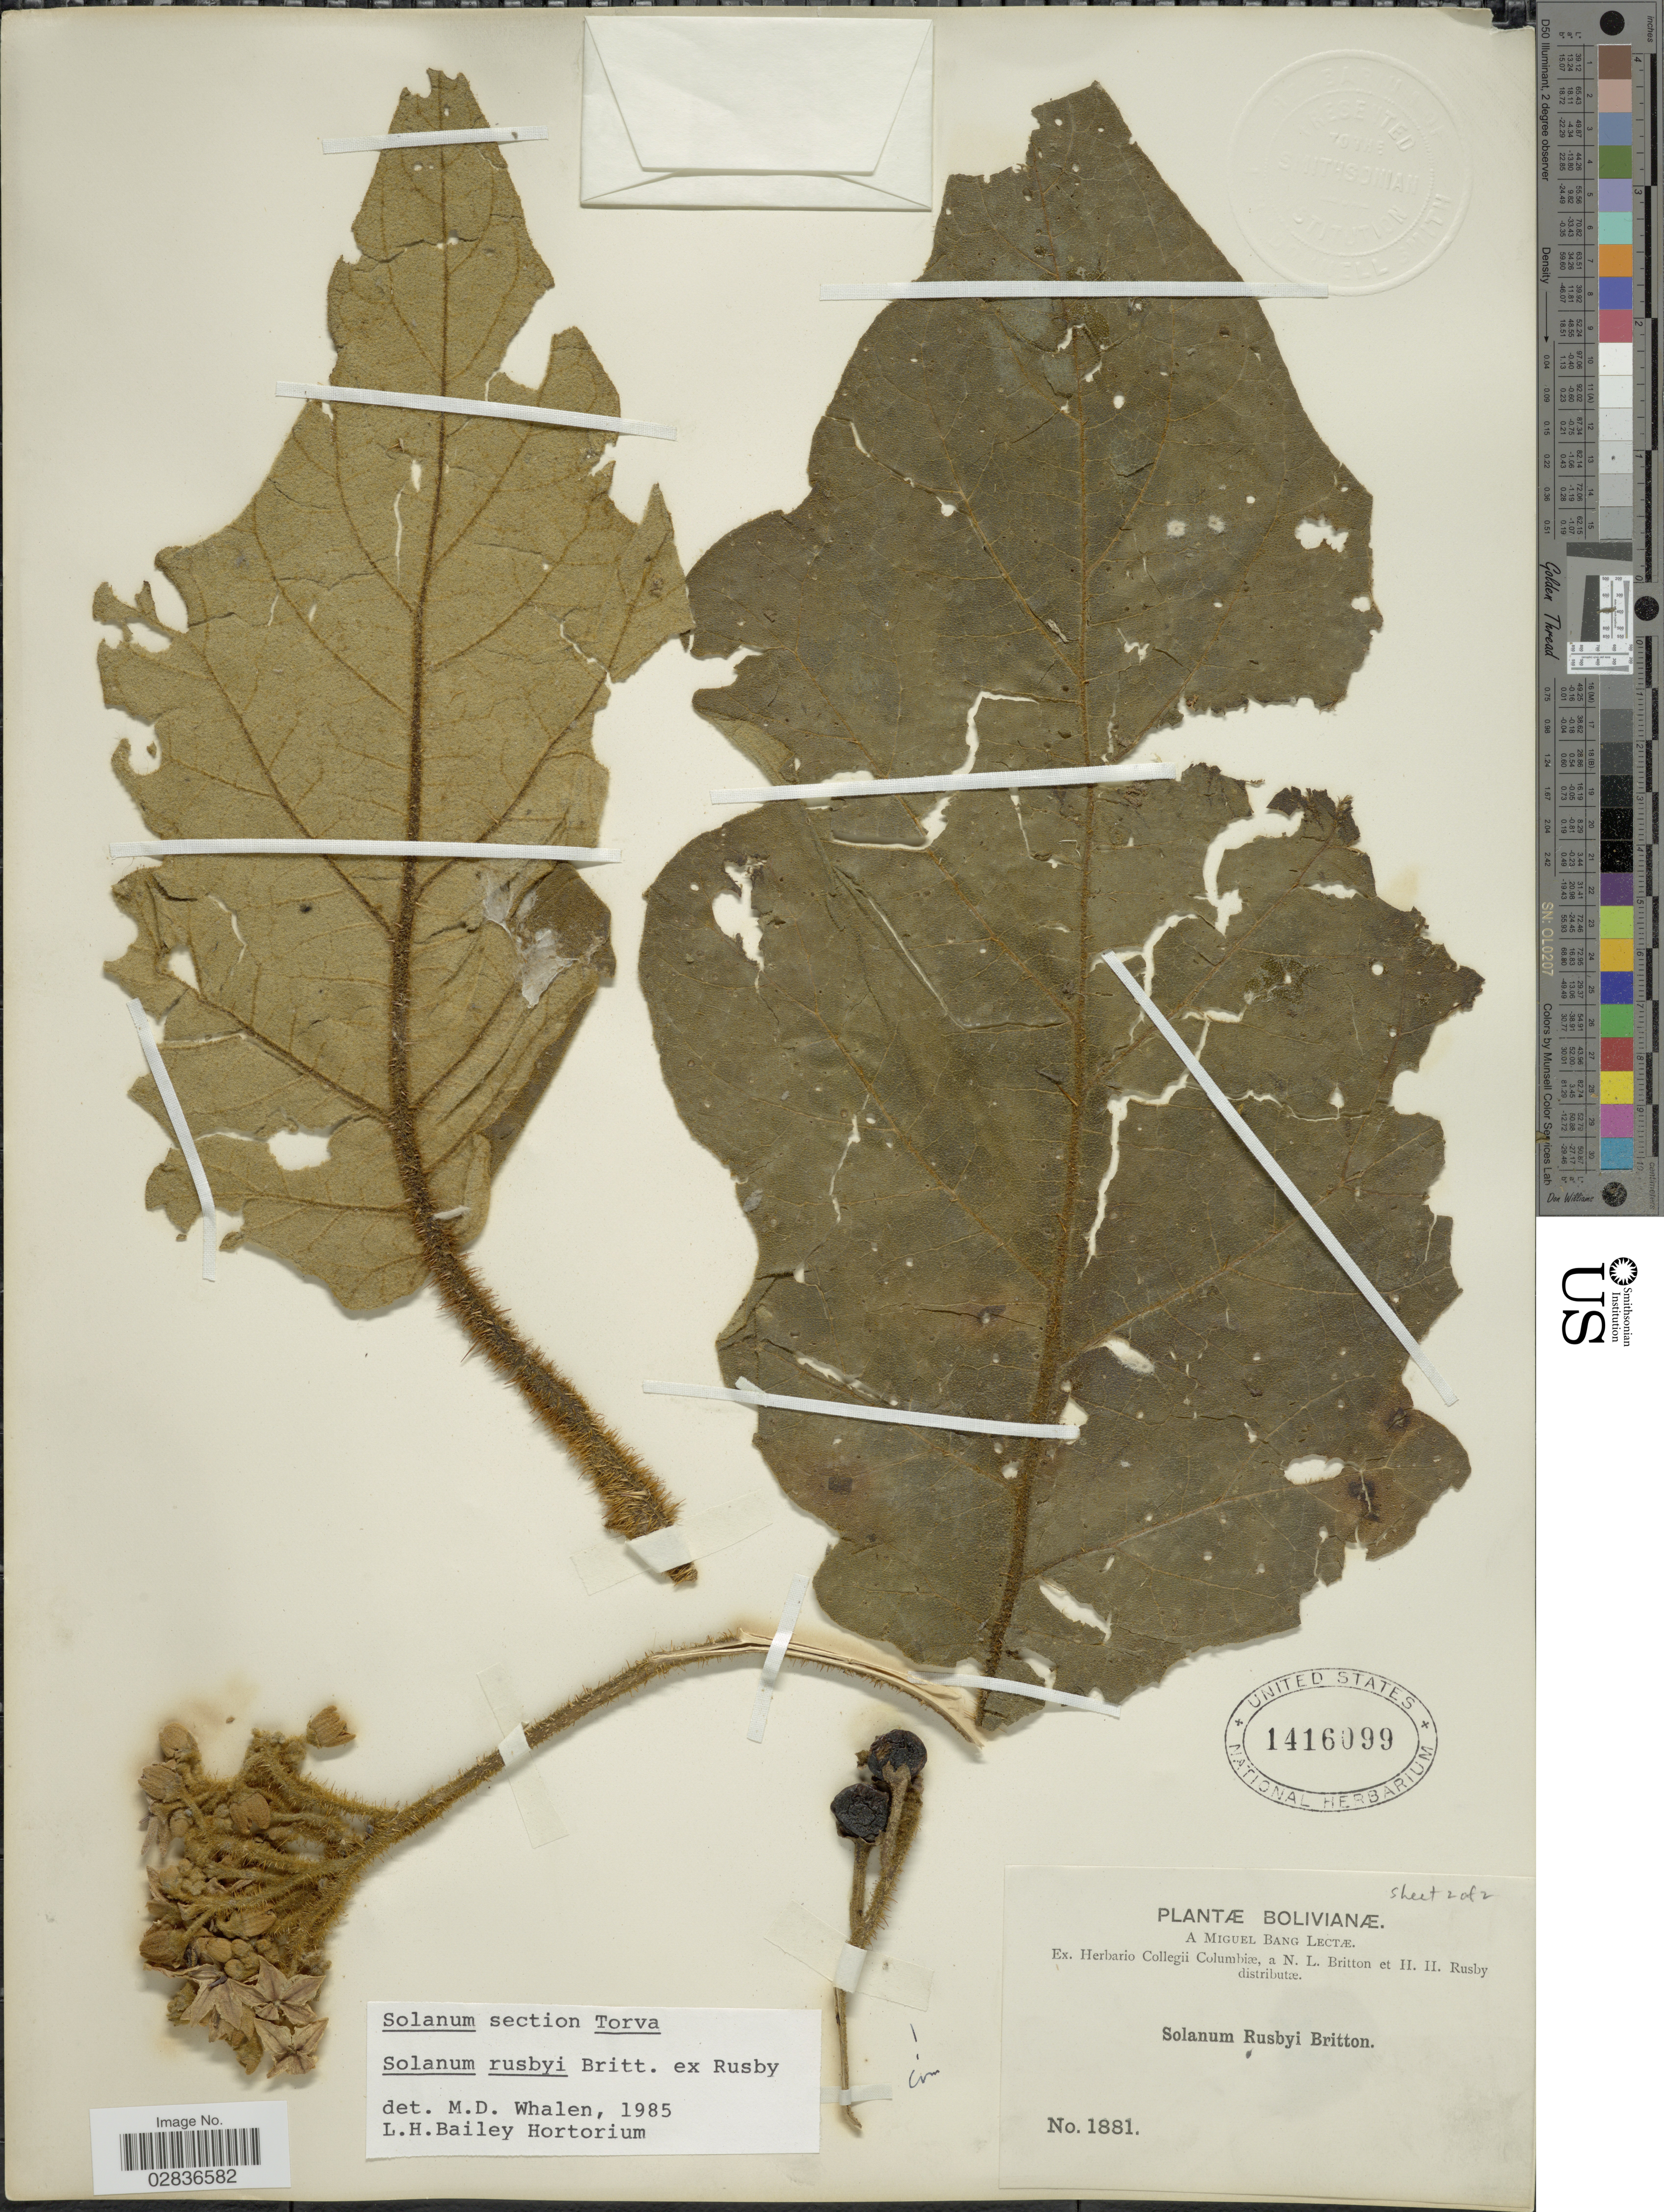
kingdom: Plantae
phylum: Tracheophyta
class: Magnoliopsida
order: Solanales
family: Solanaceae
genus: Solanum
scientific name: Solanum rusbyi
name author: Britton ex Rusby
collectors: M. Bang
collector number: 1881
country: Bolivia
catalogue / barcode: US 1416099